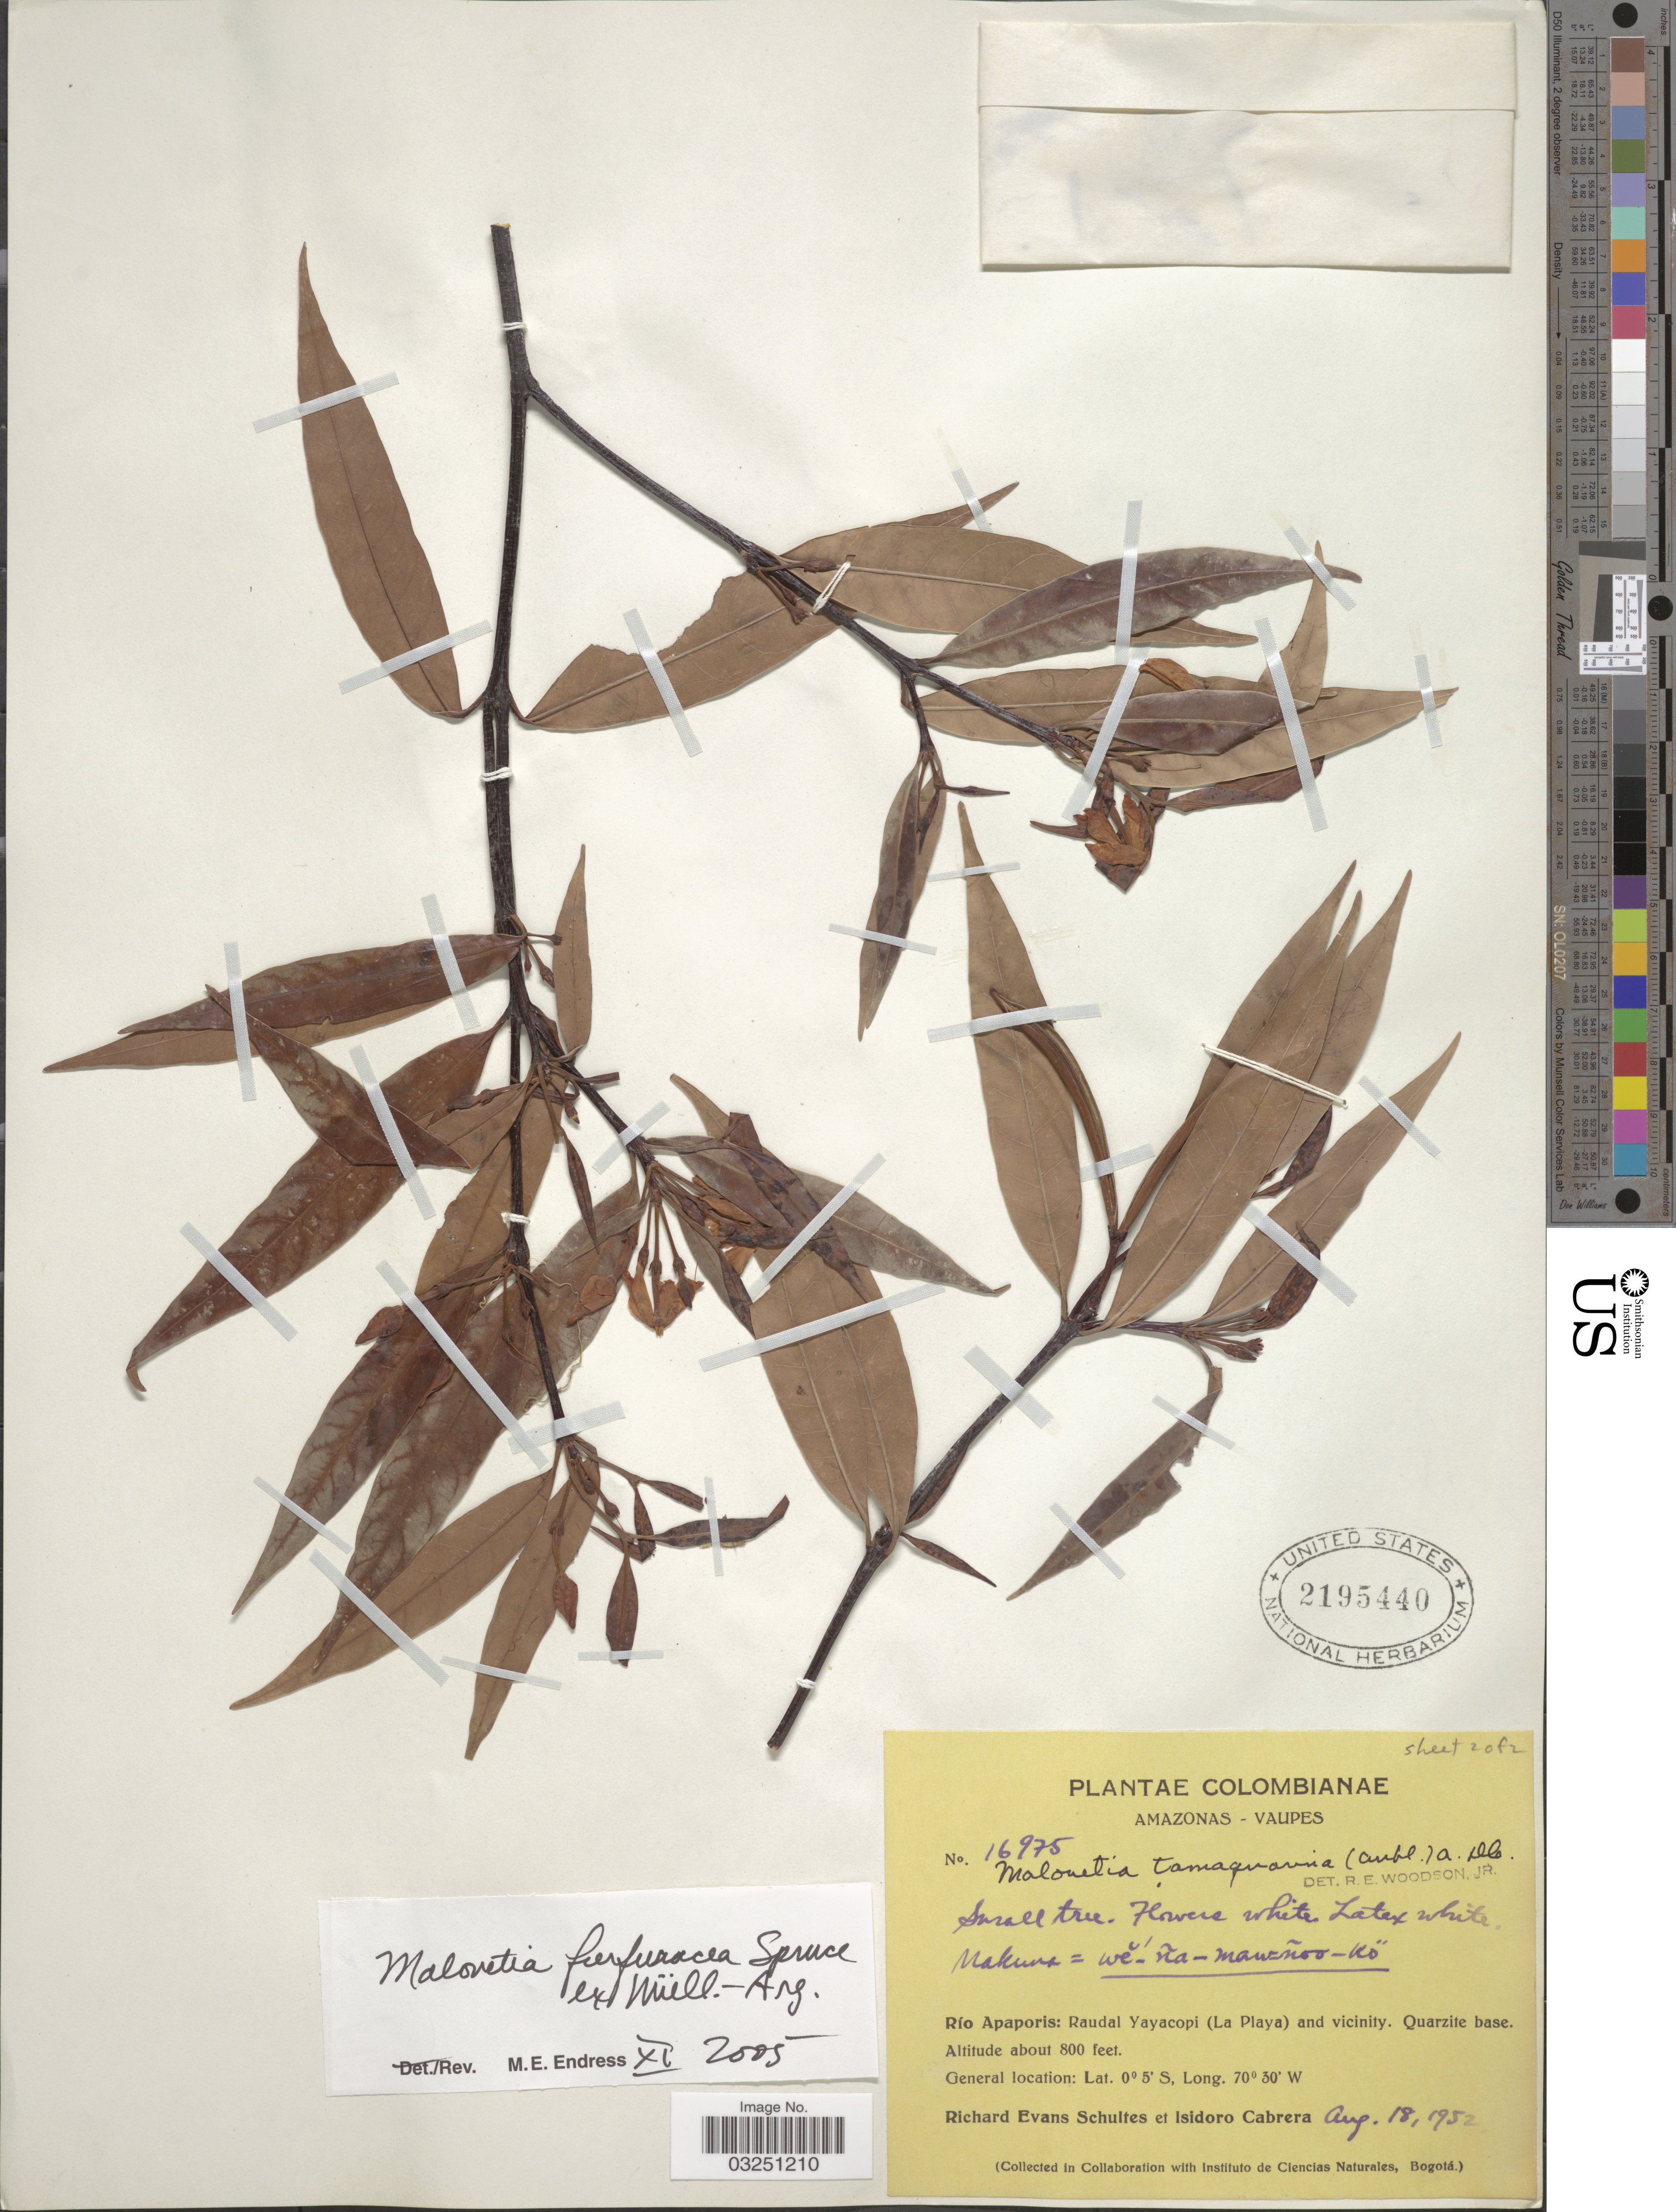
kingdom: Plantae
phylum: Tracheophyta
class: Magnoliopsida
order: Gentianales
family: Apocynaceae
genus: Malouetia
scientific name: Malouetia furfuracea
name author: Benth. ex Müll. Arg.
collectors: R. E. Schultes & I. Cabrera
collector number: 16975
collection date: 1952-08-18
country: Colombia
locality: Amazonas - Vaupes. Río Apaporis: Raudal Yayacopi (La Playa) and vicinity. Quarzite base.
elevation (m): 244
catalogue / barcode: US 2195440